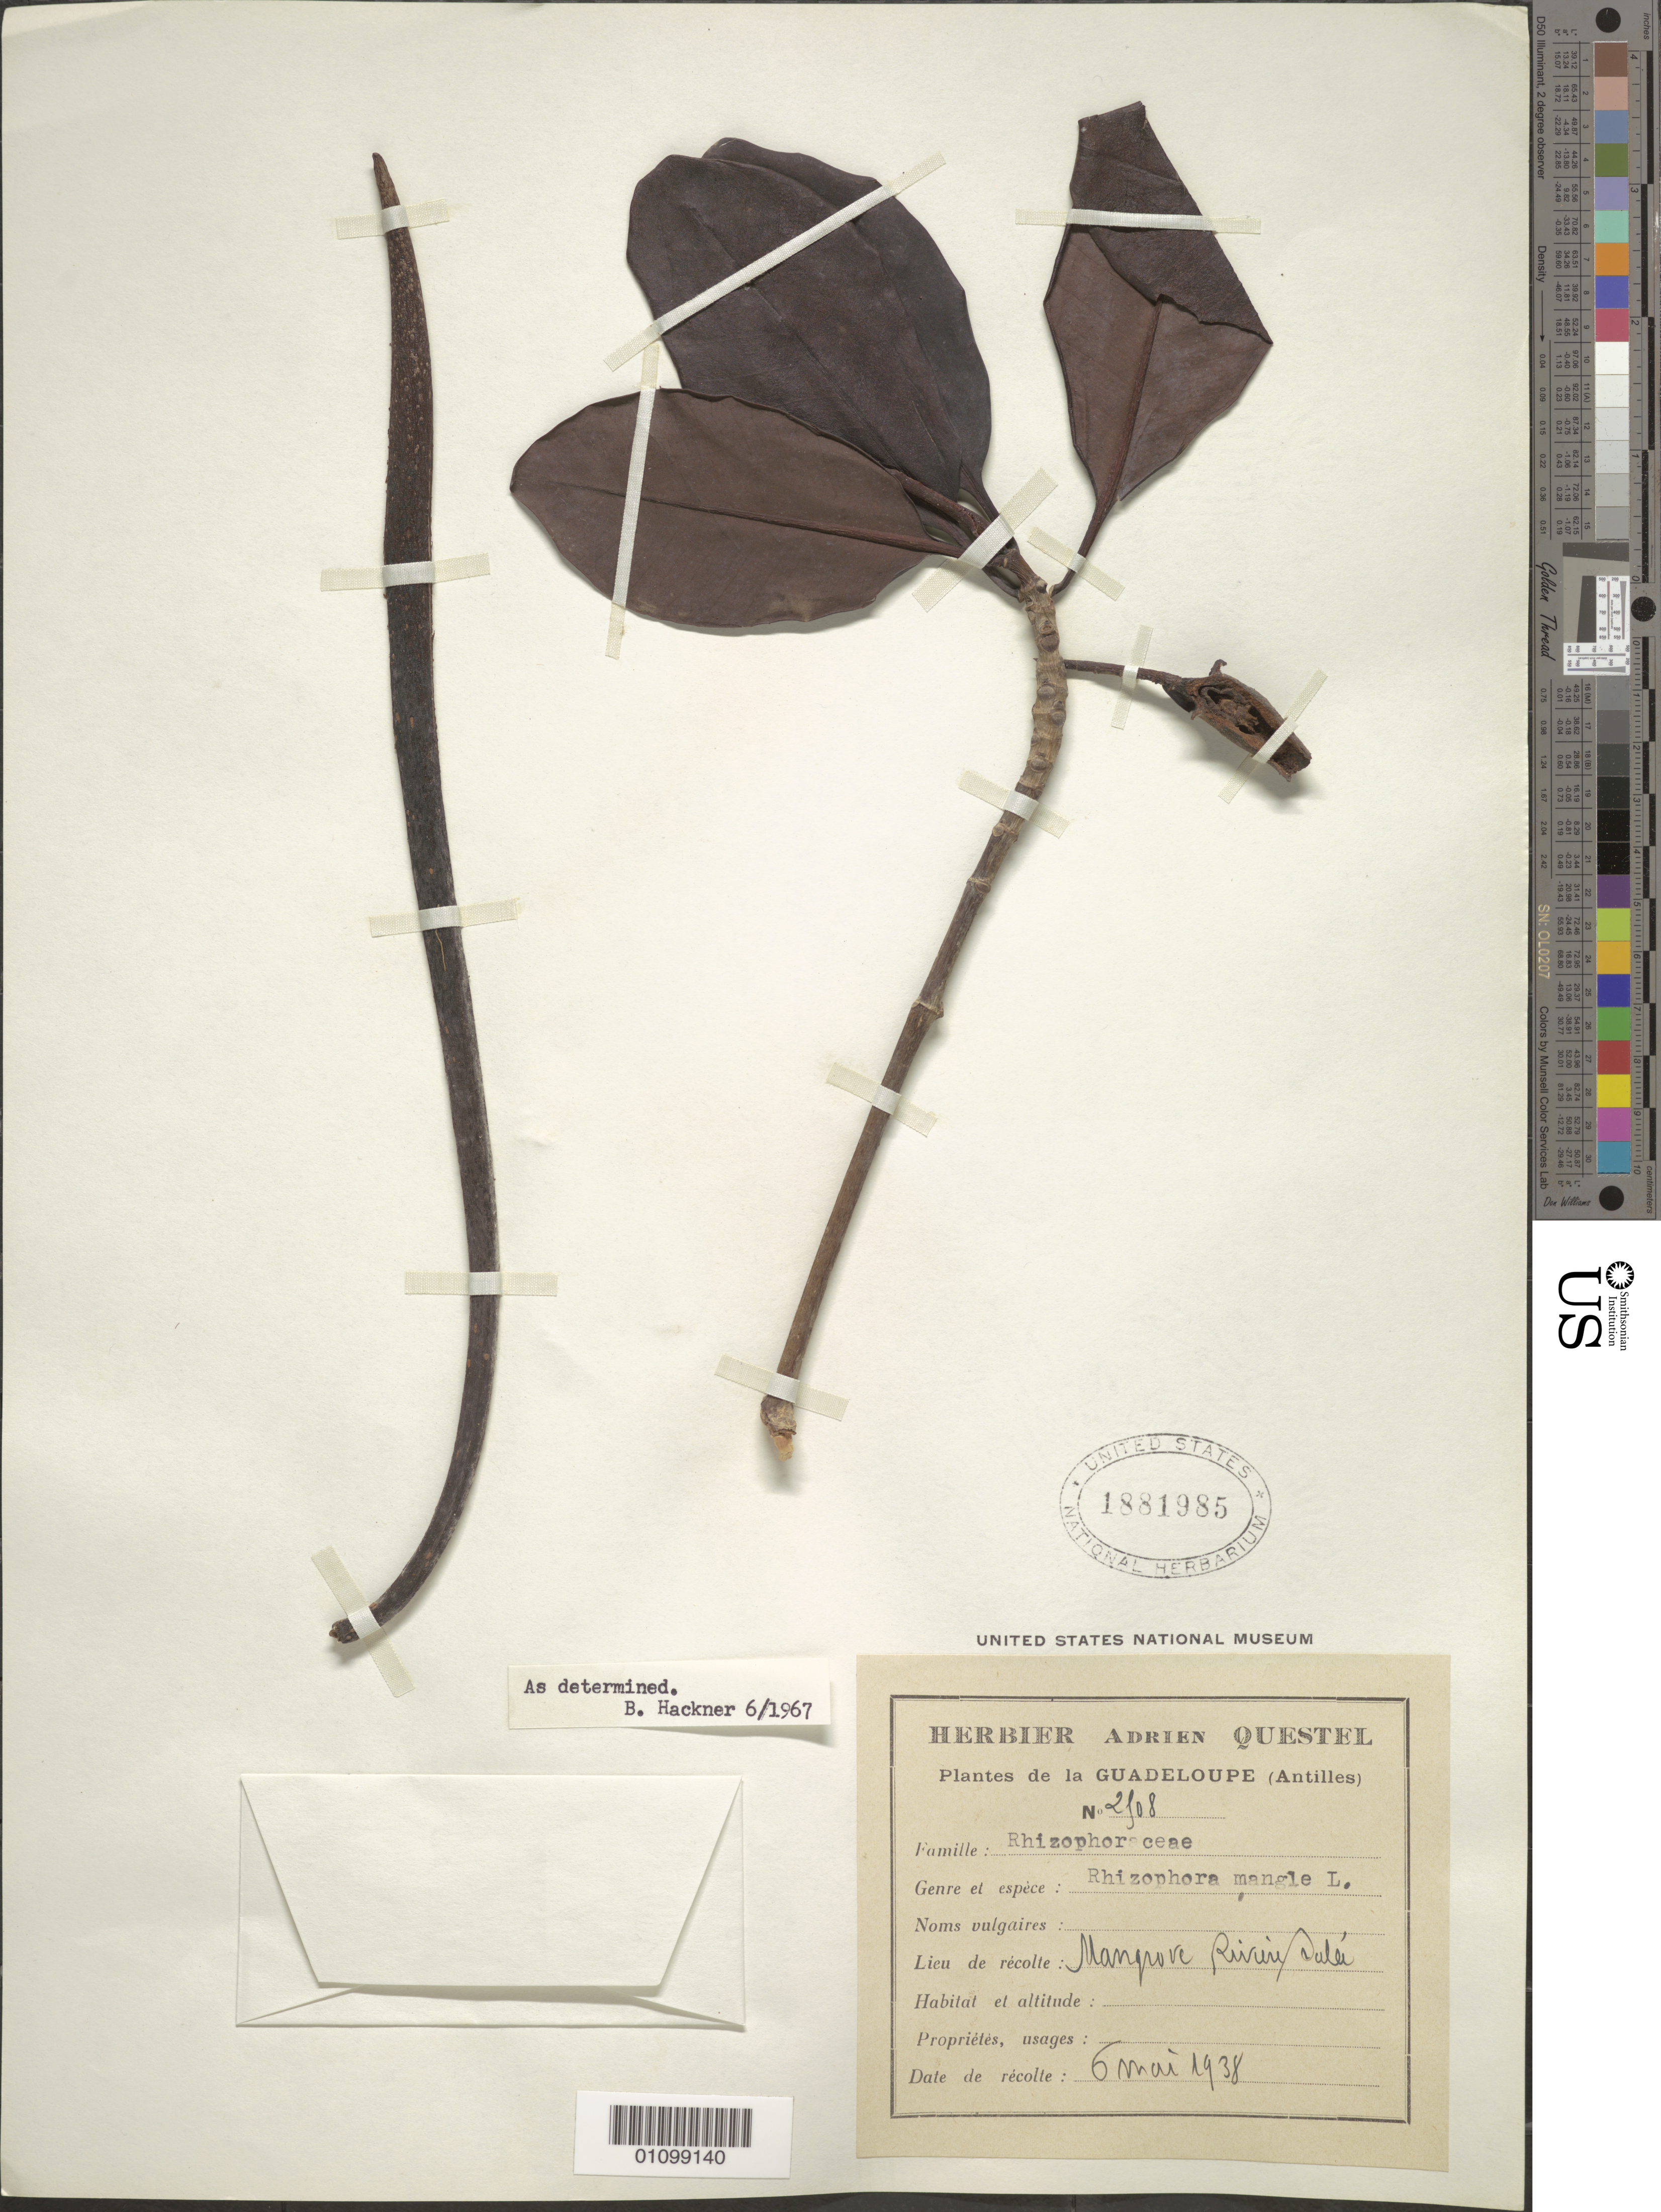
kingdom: Plantae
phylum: Tracheophyta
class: Magnoliopsida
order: Malpighiales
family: Rhizophoraceae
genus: Rhizophora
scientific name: Rhizophora mangle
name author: L.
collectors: A. Questel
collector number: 2808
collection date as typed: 06 May 1938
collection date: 1938-05-06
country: Guadeloupe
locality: Mangrove Riviere Salee.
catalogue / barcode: US 1881985